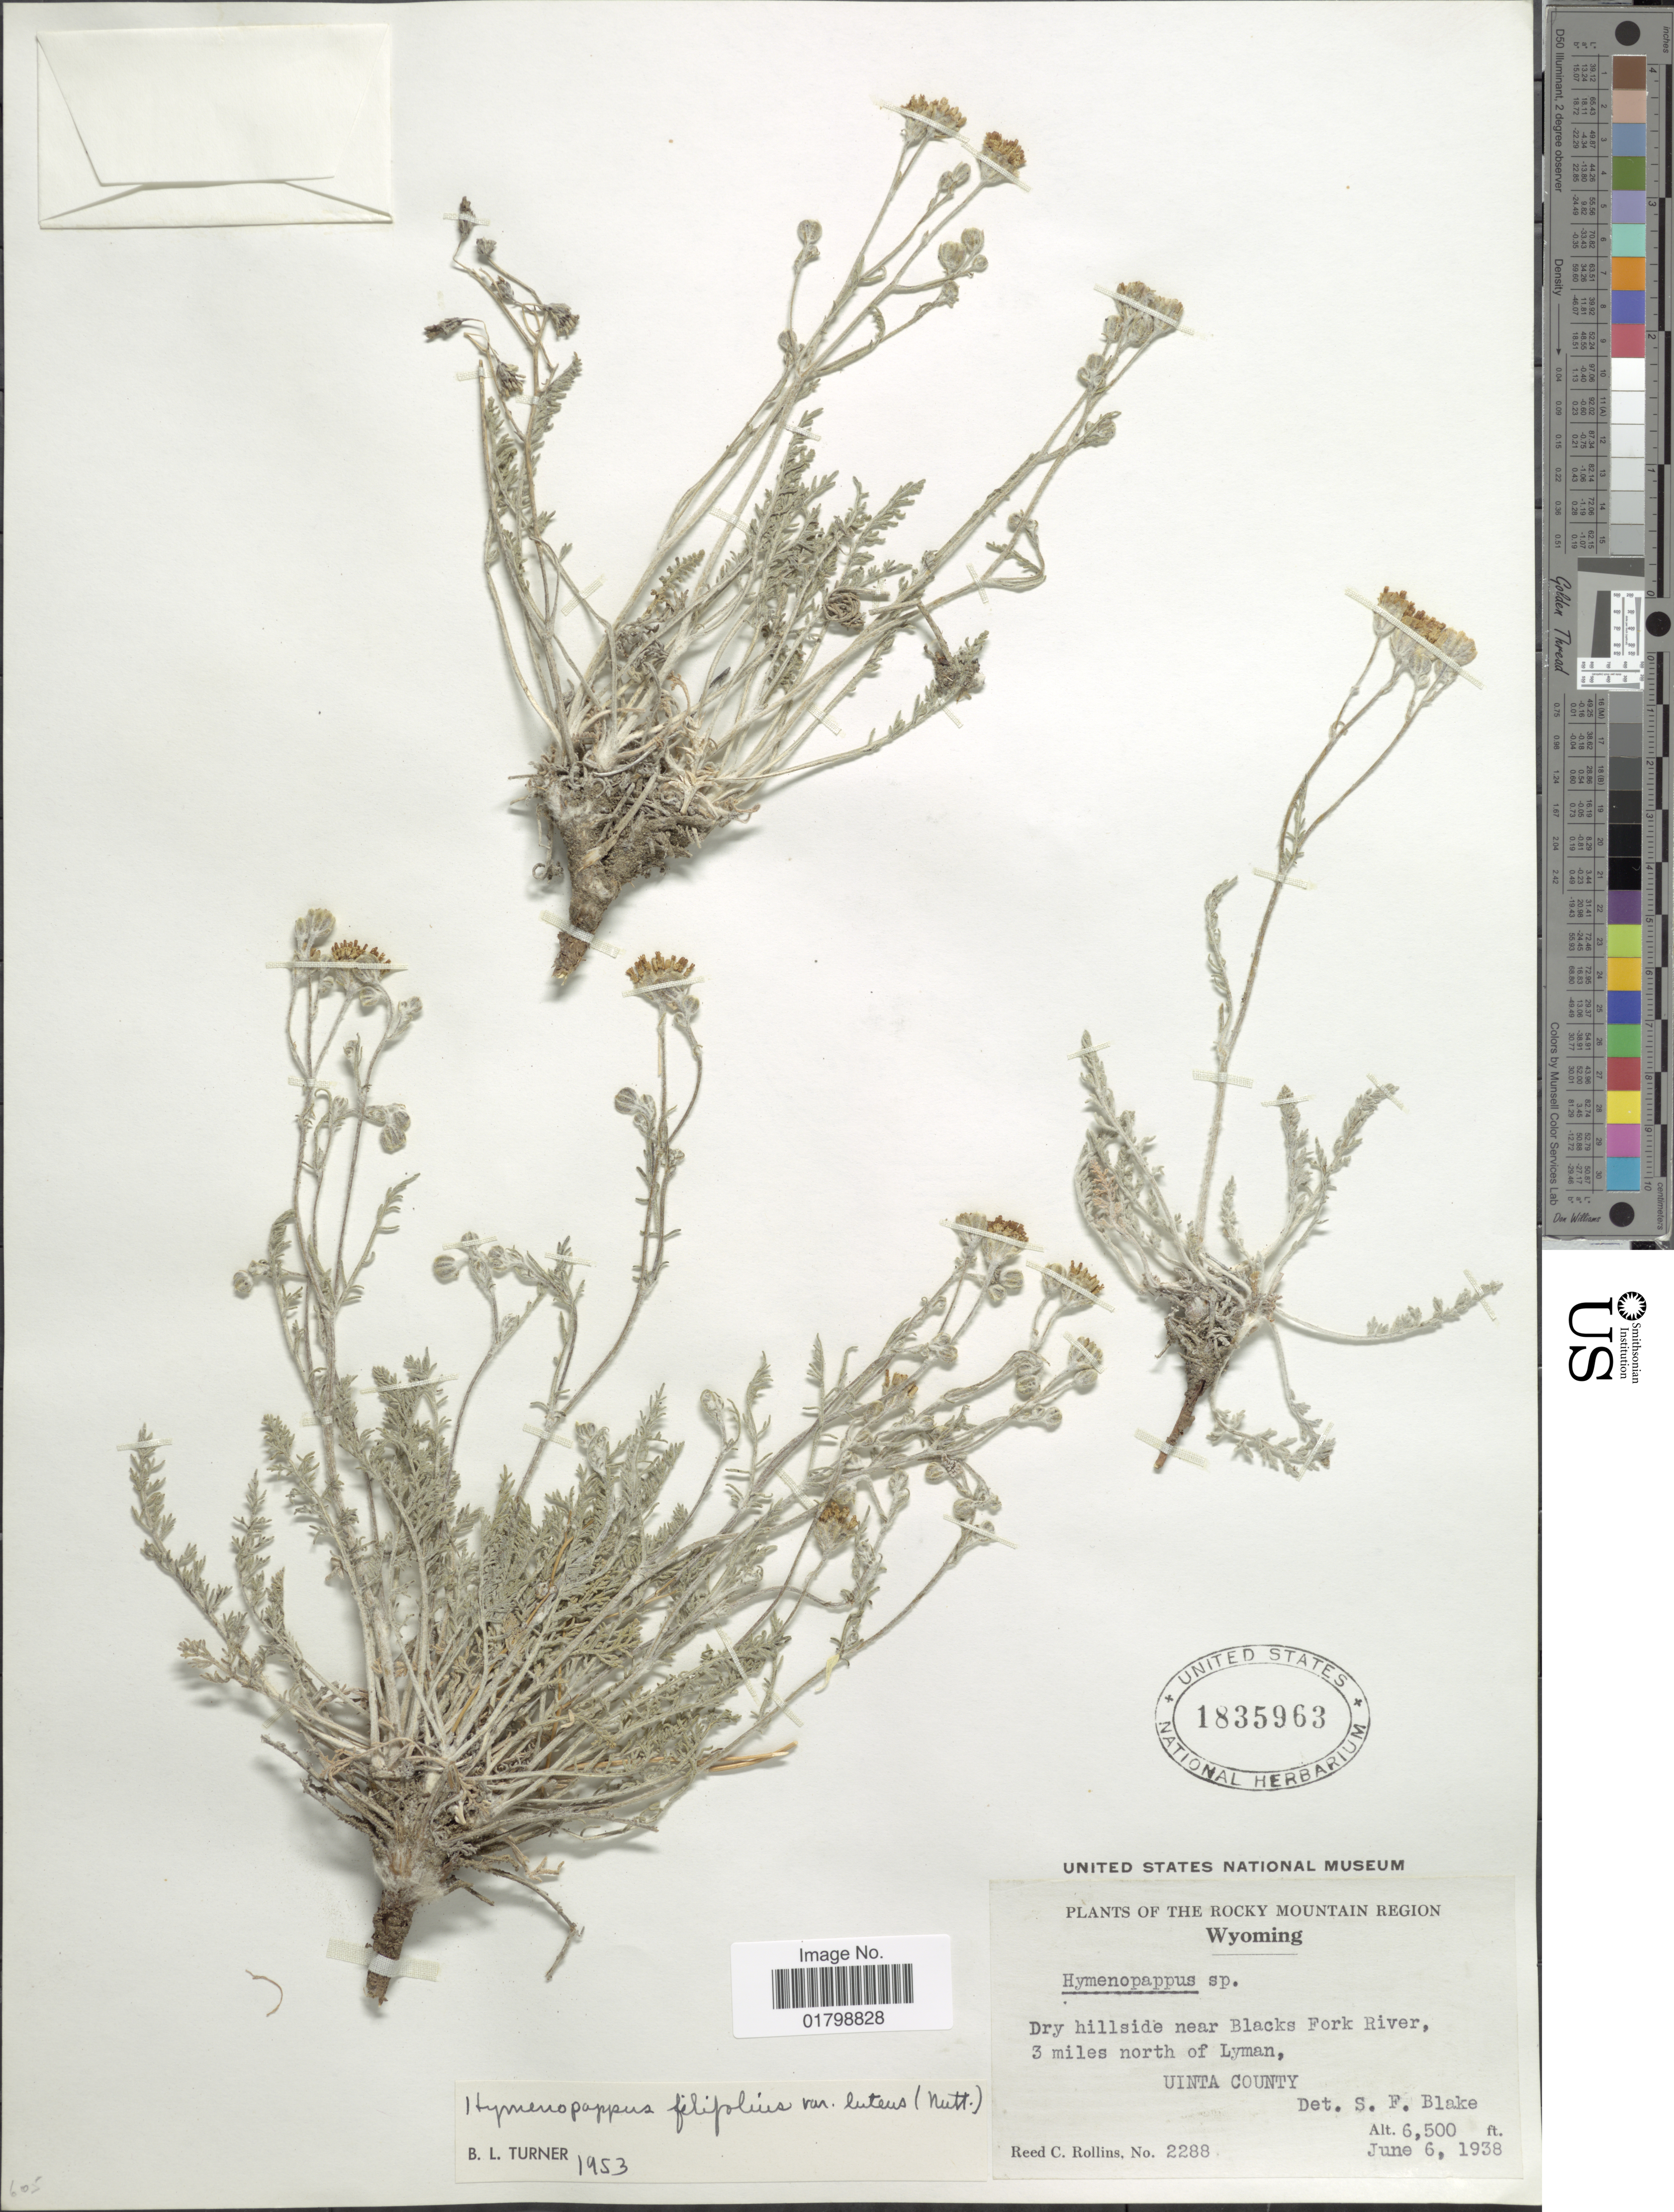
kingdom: Plantae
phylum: Tracheophyta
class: Magnoliopsida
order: Asterales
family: Asteraceae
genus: Hymenopappus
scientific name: Hymenopappus filifolius var. luteus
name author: (Nutt.) B.L. Turner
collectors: R. C. Rollins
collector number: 2288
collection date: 1938-06-06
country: United States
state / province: Wyoming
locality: Dry hillside near Black Fork River, 3 miles north of Lyman, Uinta County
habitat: dry hillside near river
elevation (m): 1981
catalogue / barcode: US 1835963